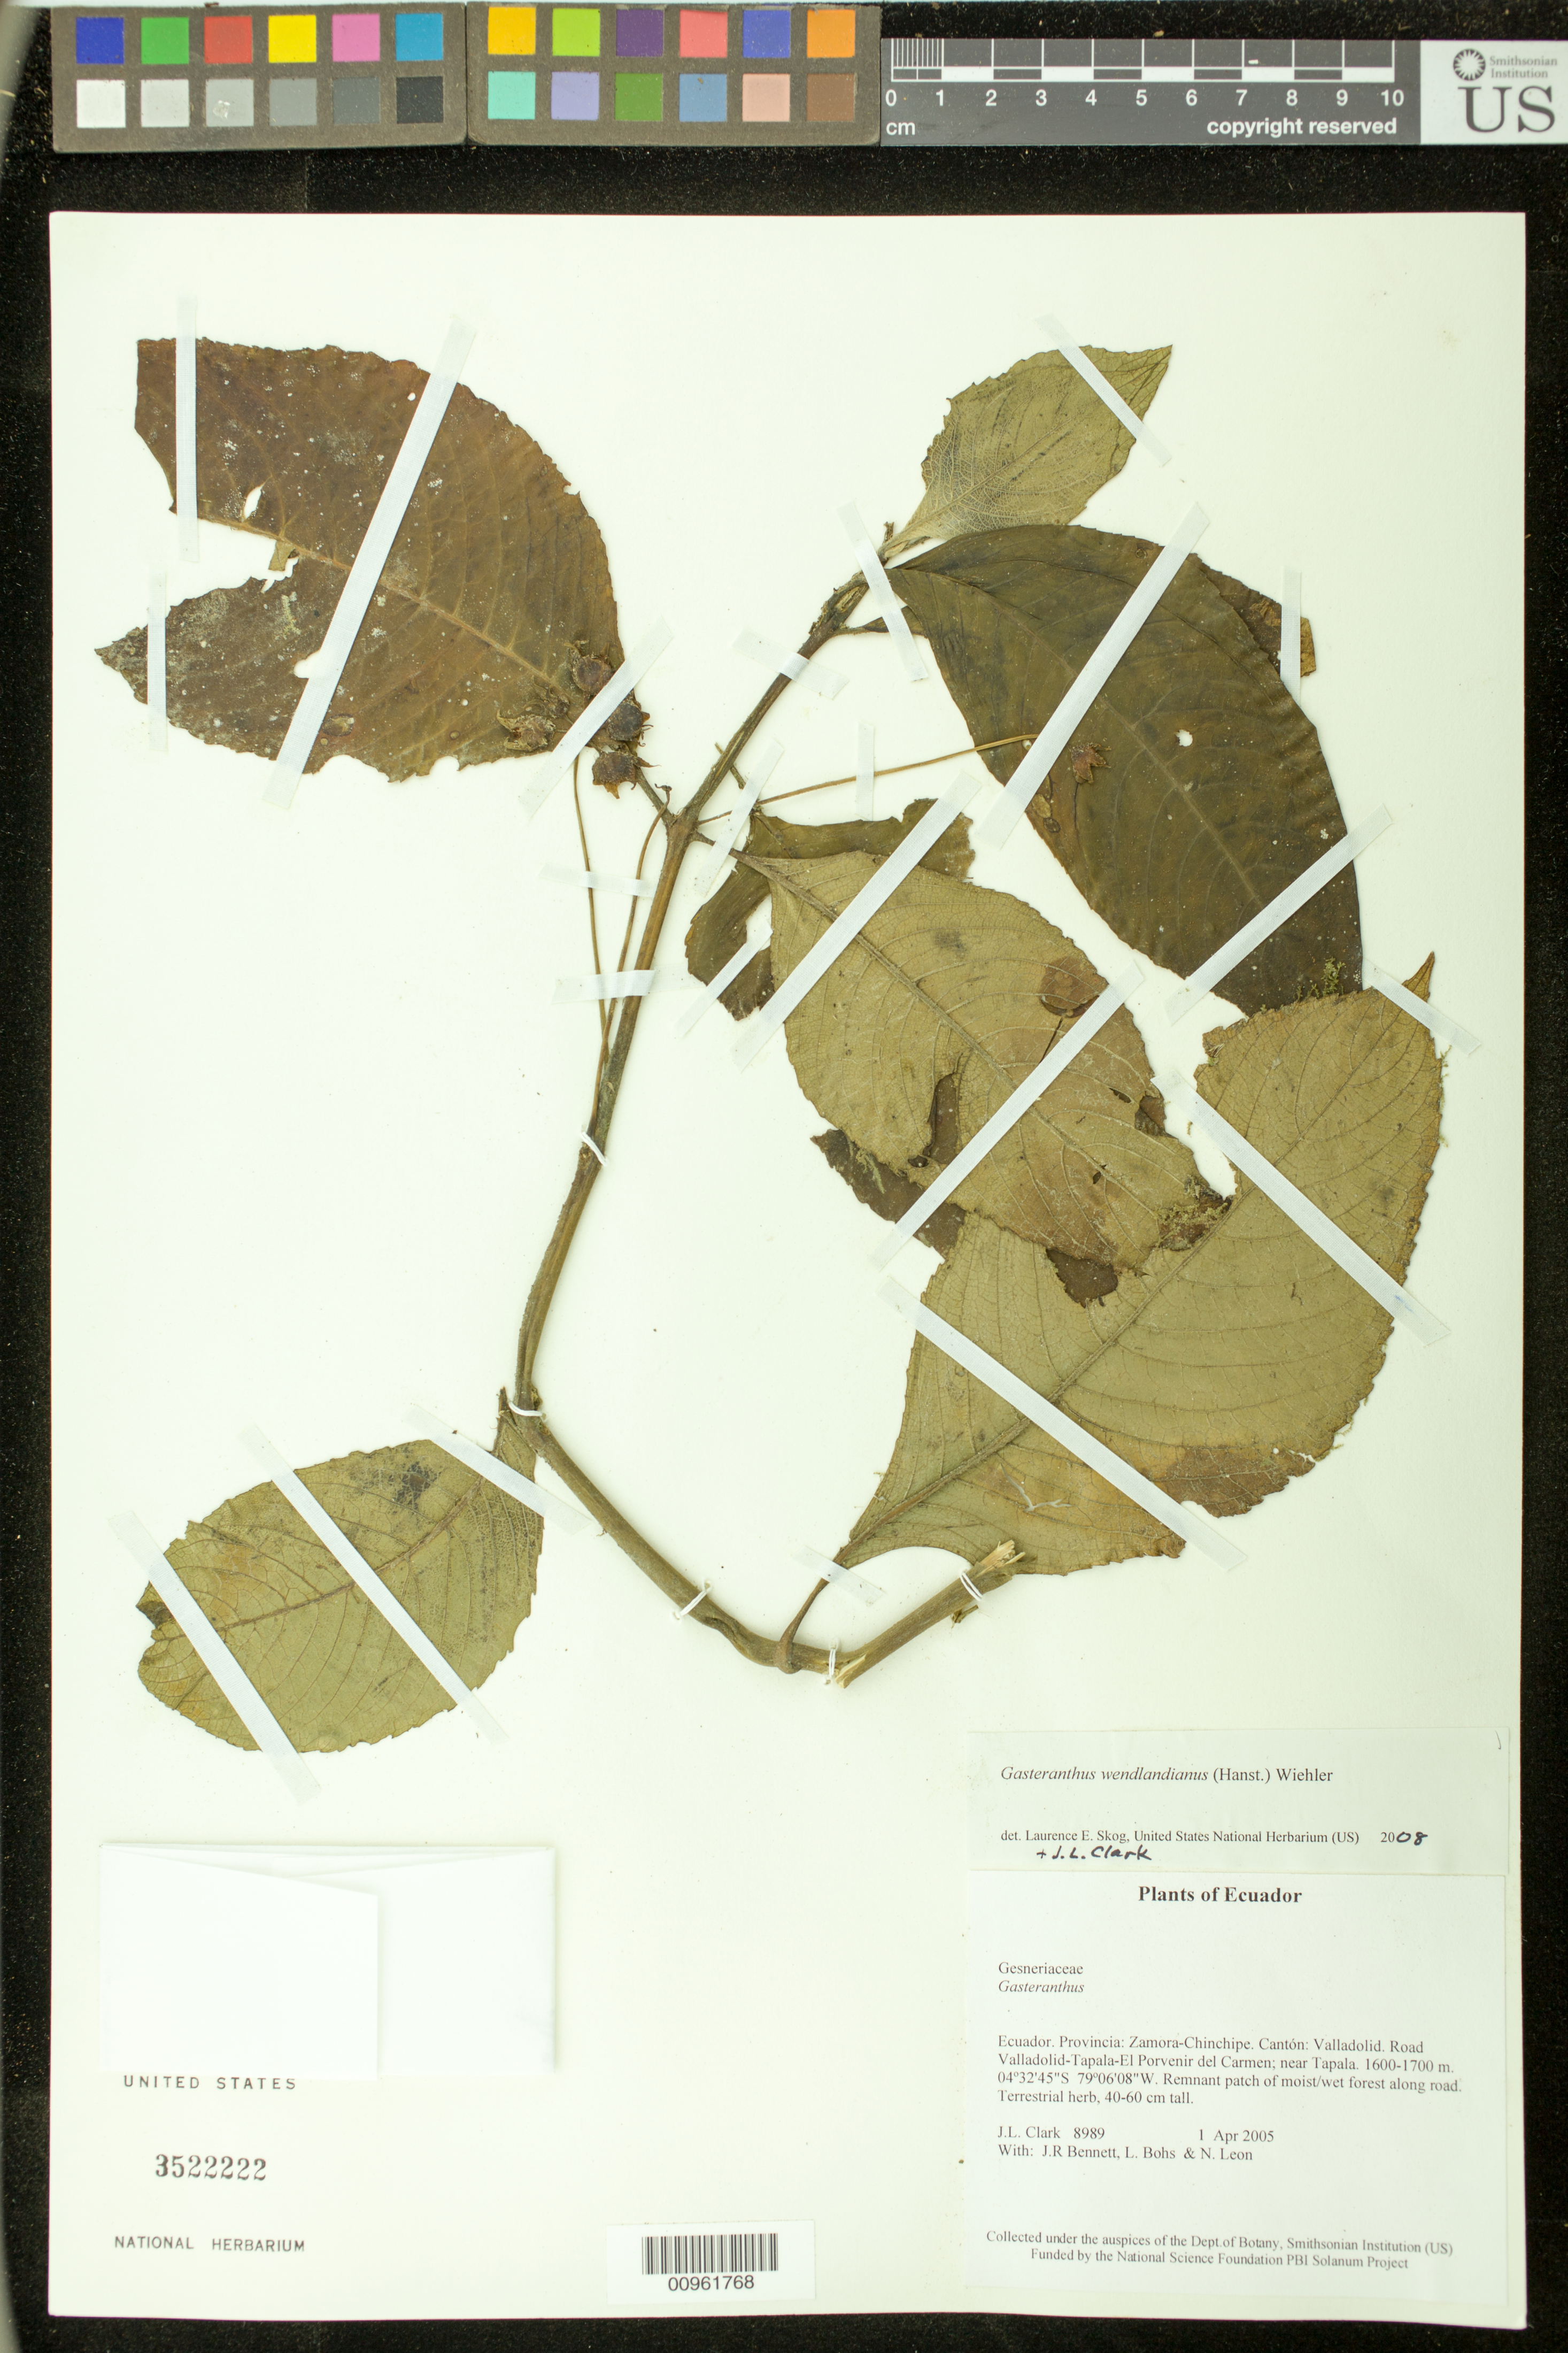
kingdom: Plantae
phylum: Tracheophyta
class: Magnoliopsida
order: Lamiales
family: Gesneriaceae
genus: Gasteranthus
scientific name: Gasteranthus wendlandianus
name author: (Hanst.) Wiehler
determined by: Clark, J. L.; Skog, Laurence E.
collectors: J. L. Clark, J. R. Bennett, L. A. Bohs & N. Leon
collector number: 8989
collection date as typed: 01 Apr 2005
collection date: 2005-04-01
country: Ecuador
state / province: Zamora-Chinchipe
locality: Valladolid. Road Valladolid-Tapala-El Porvenir del Carmen; near Tapala.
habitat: Remnant patch of moist/wet forest along road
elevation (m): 1600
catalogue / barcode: US 3522222